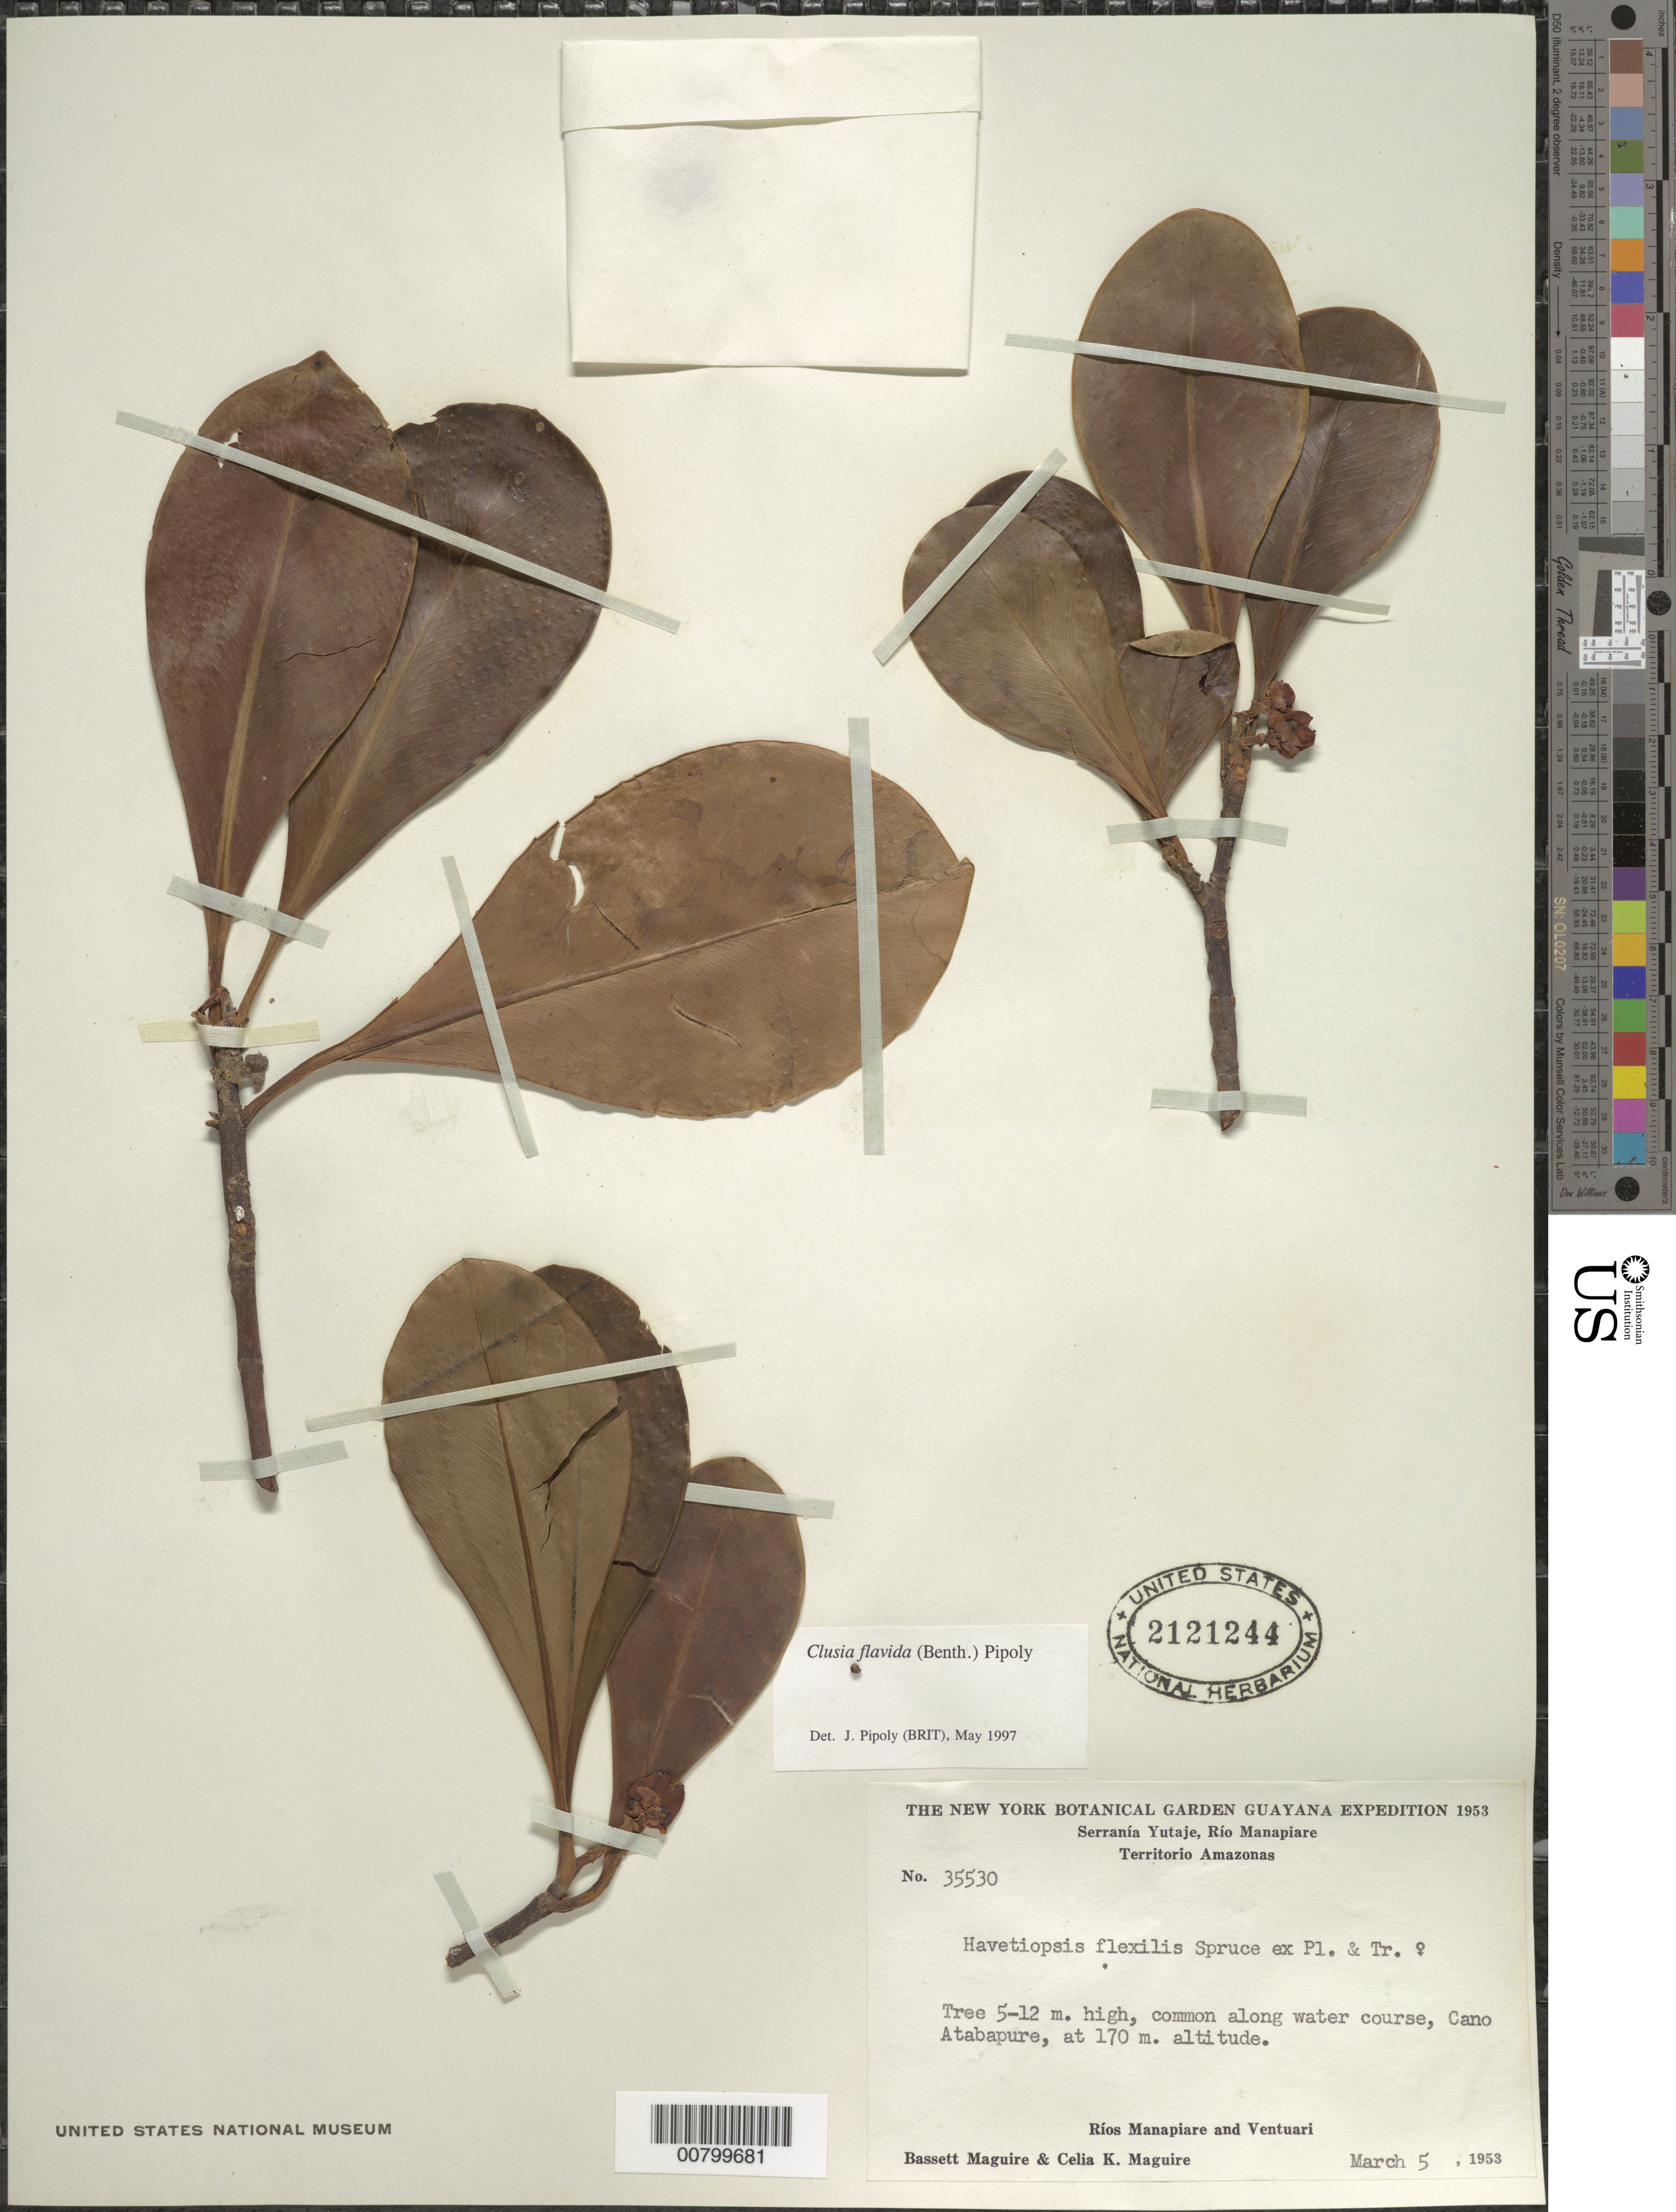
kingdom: Plantae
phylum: Tracheophyta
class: Magnoliopsida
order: Malpighiales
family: Clusiaceae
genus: Clusia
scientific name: Clusia flavida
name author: (Benth.) Pipoly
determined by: Pipoly, J. J., III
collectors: B. Maguire & C. K. Maguire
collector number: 35530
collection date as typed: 5-Mar-53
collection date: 1953-03-05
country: Venezuela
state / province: Amazonas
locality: Río Manapiare, confl. of Caño Manapiare & Caño Atabapure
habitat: Along stream course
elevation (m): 170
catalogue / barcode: US 2121244